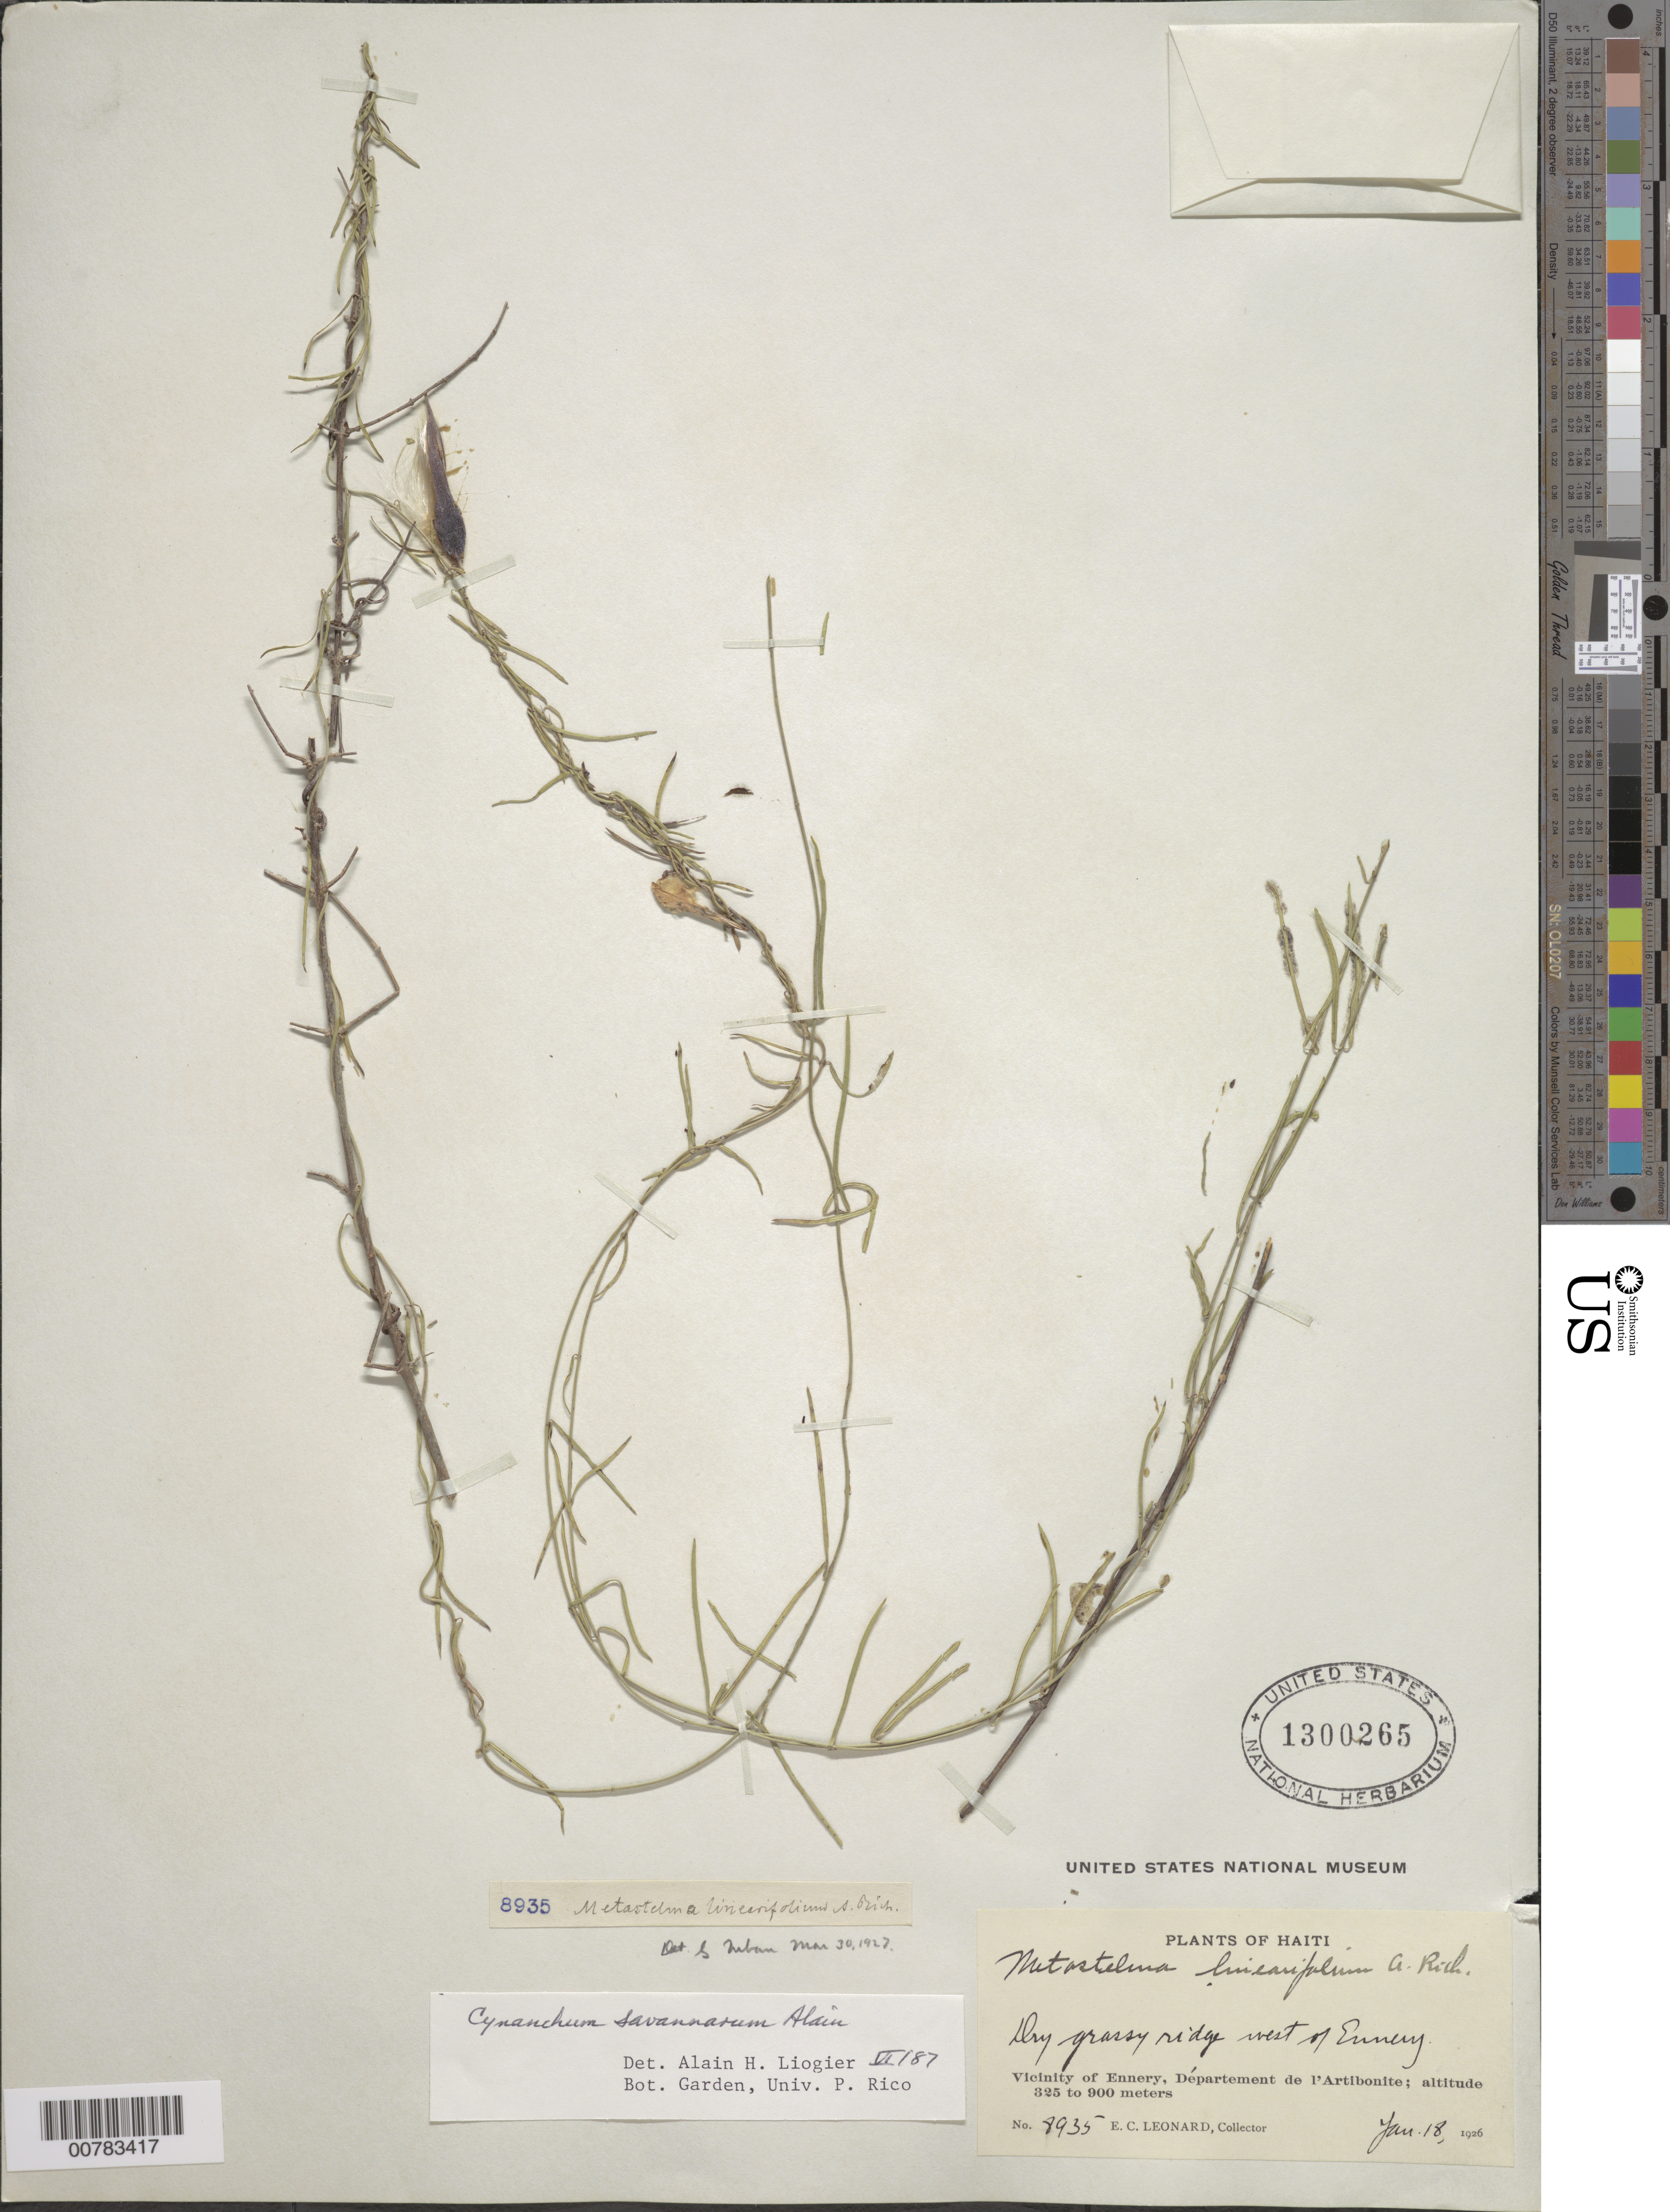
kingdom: Plantae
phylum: Tracheophyta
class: Magnoliopsida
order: Gentianales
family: Apocynaceae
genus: Cynanchum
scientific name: Cynanchum savannarum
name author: Alain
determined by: Liogier, Alain H.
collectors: E. C. Leonard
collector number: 8935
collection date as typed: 18 Jan 1926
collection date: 1926-01-18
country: Haiti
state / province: Artibonite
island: Hispaniola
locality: Vicinity of Ennery, west of Ennery.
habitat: Dry grassy ridge.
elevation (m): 325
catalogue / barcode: US 1300265